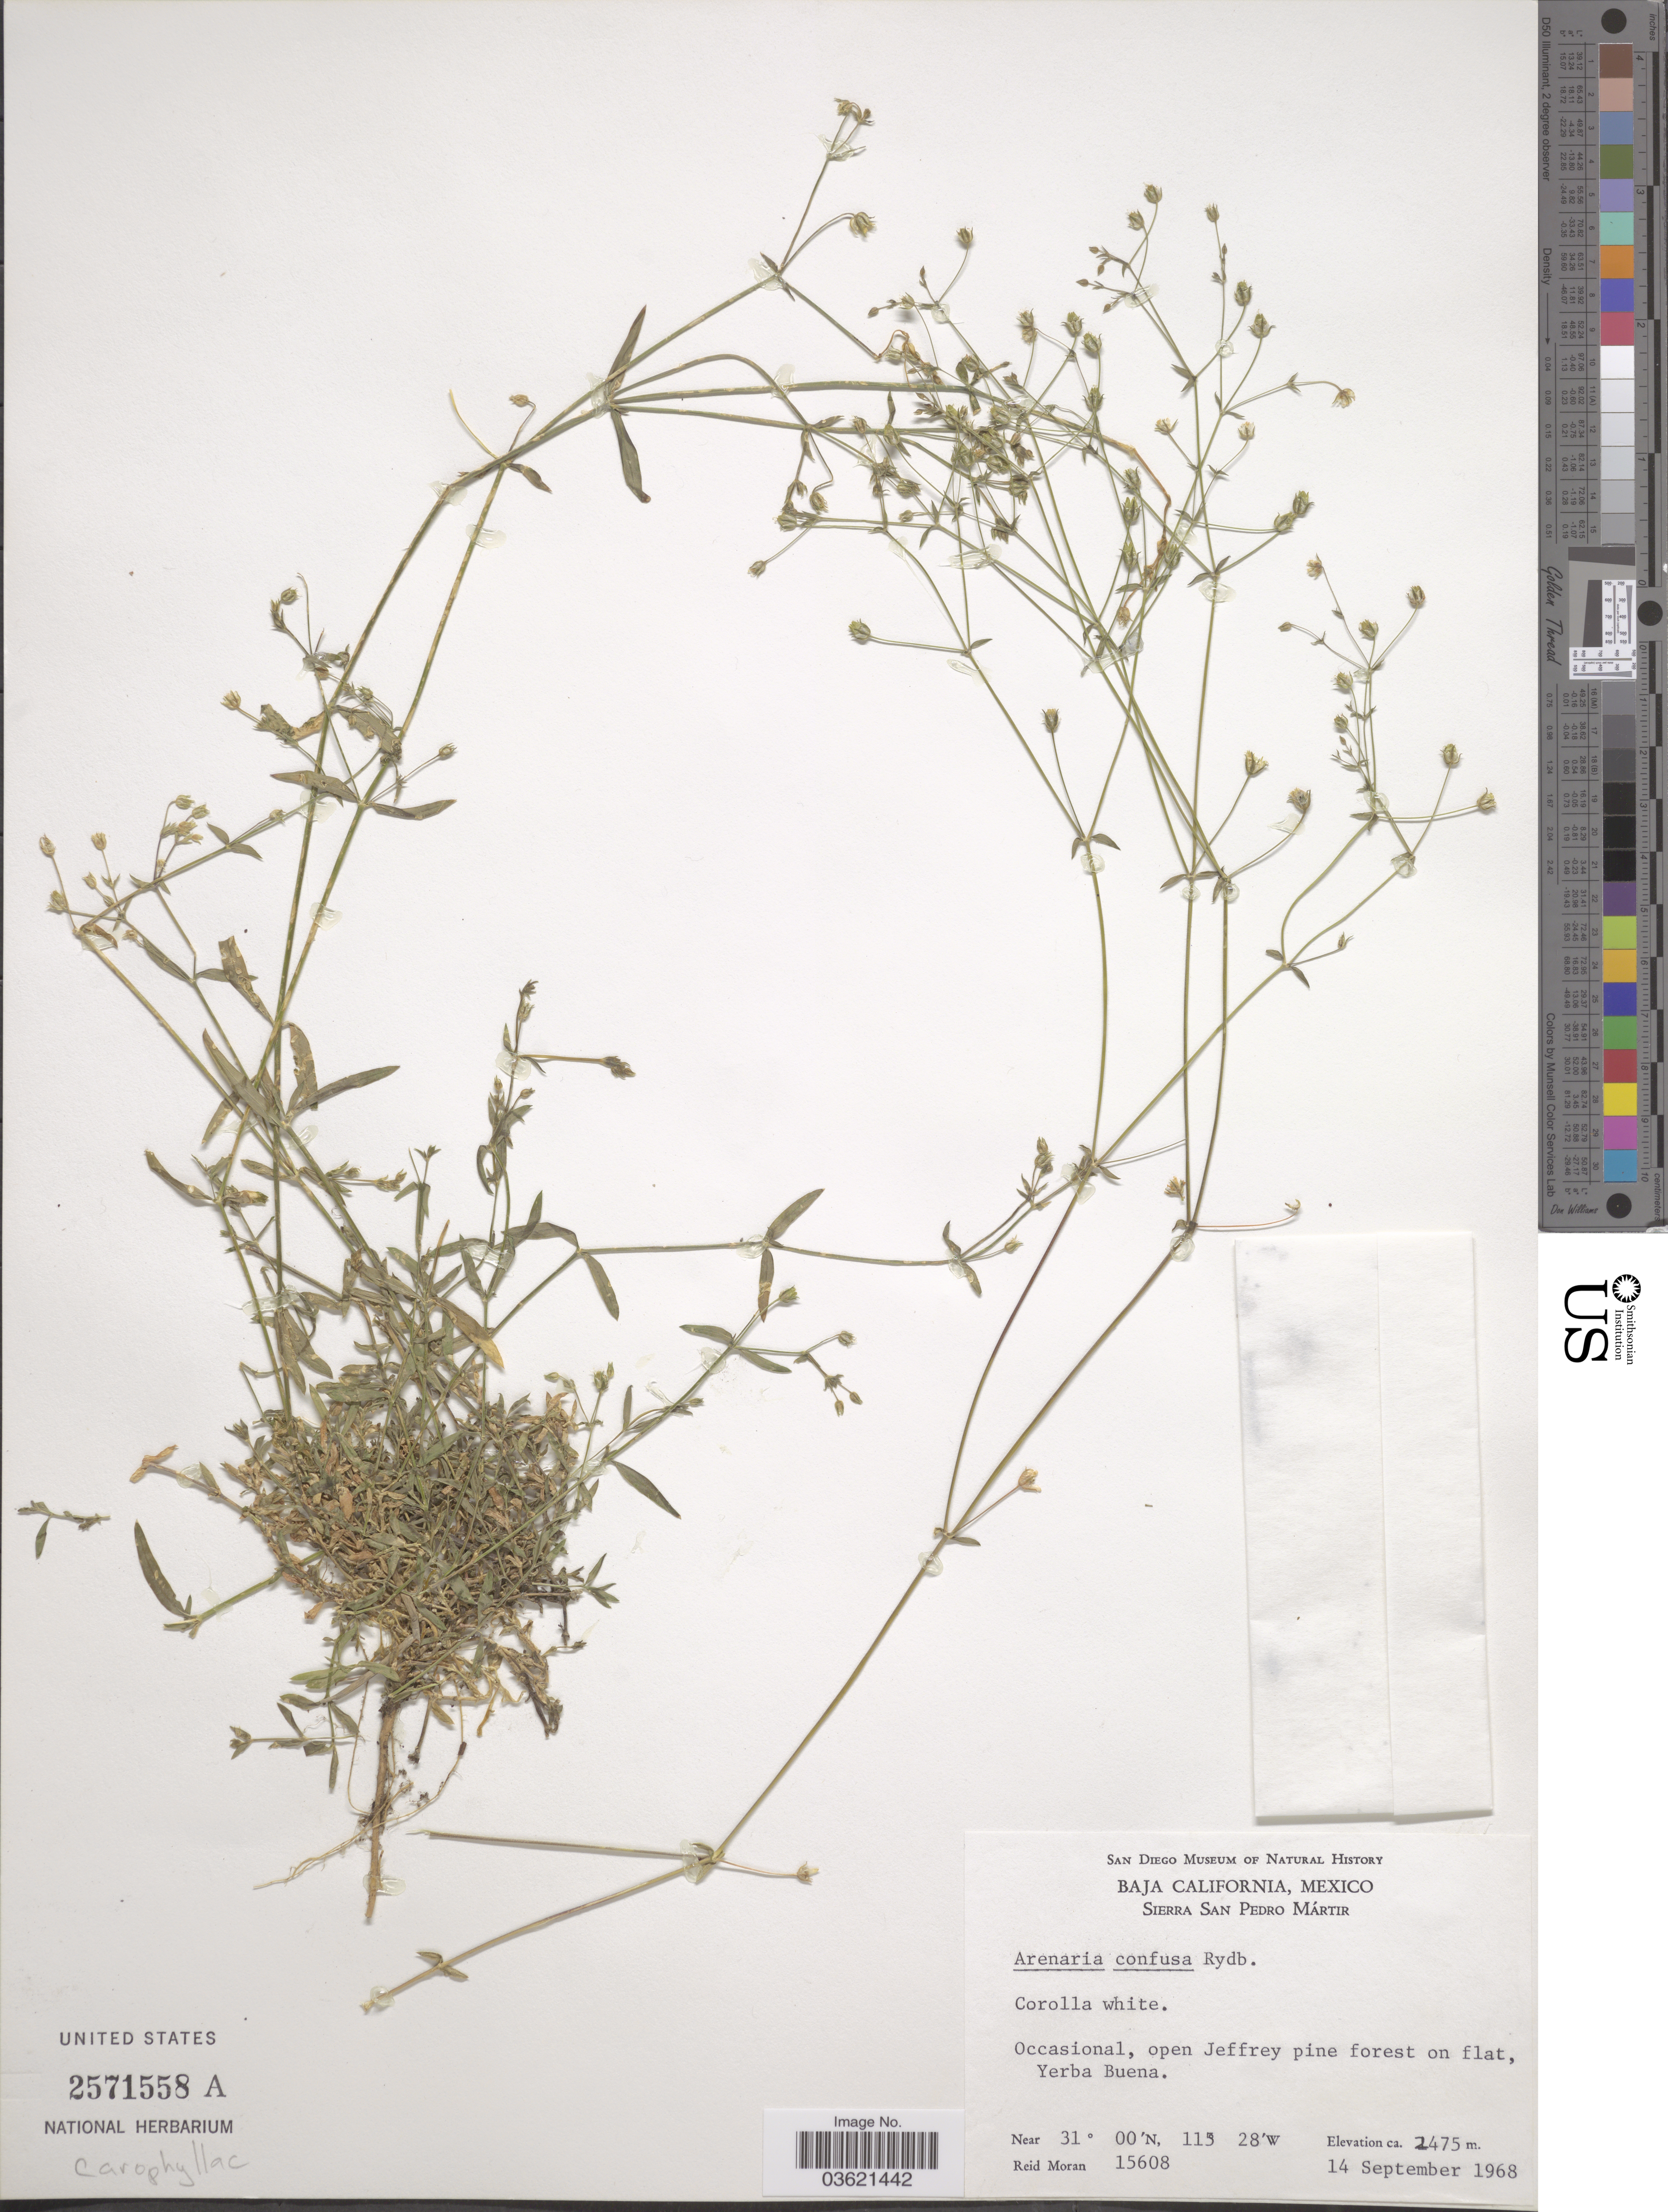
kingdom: Plantae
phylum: Tracheophyta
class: Magnoliopsida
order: Caryophyllales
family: Caryophyllaceae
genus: Arenaria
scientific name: Arenaria confusa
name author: Rydb.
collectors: R. Moran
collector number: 15608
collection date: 1968-09-14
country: Mexico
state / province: Baja California Norte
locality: Sierra San Pedro Mártir. Open Jeffrey pine forest on flat, Yerba Buena.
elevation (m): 2475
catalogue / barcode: US 2571558A